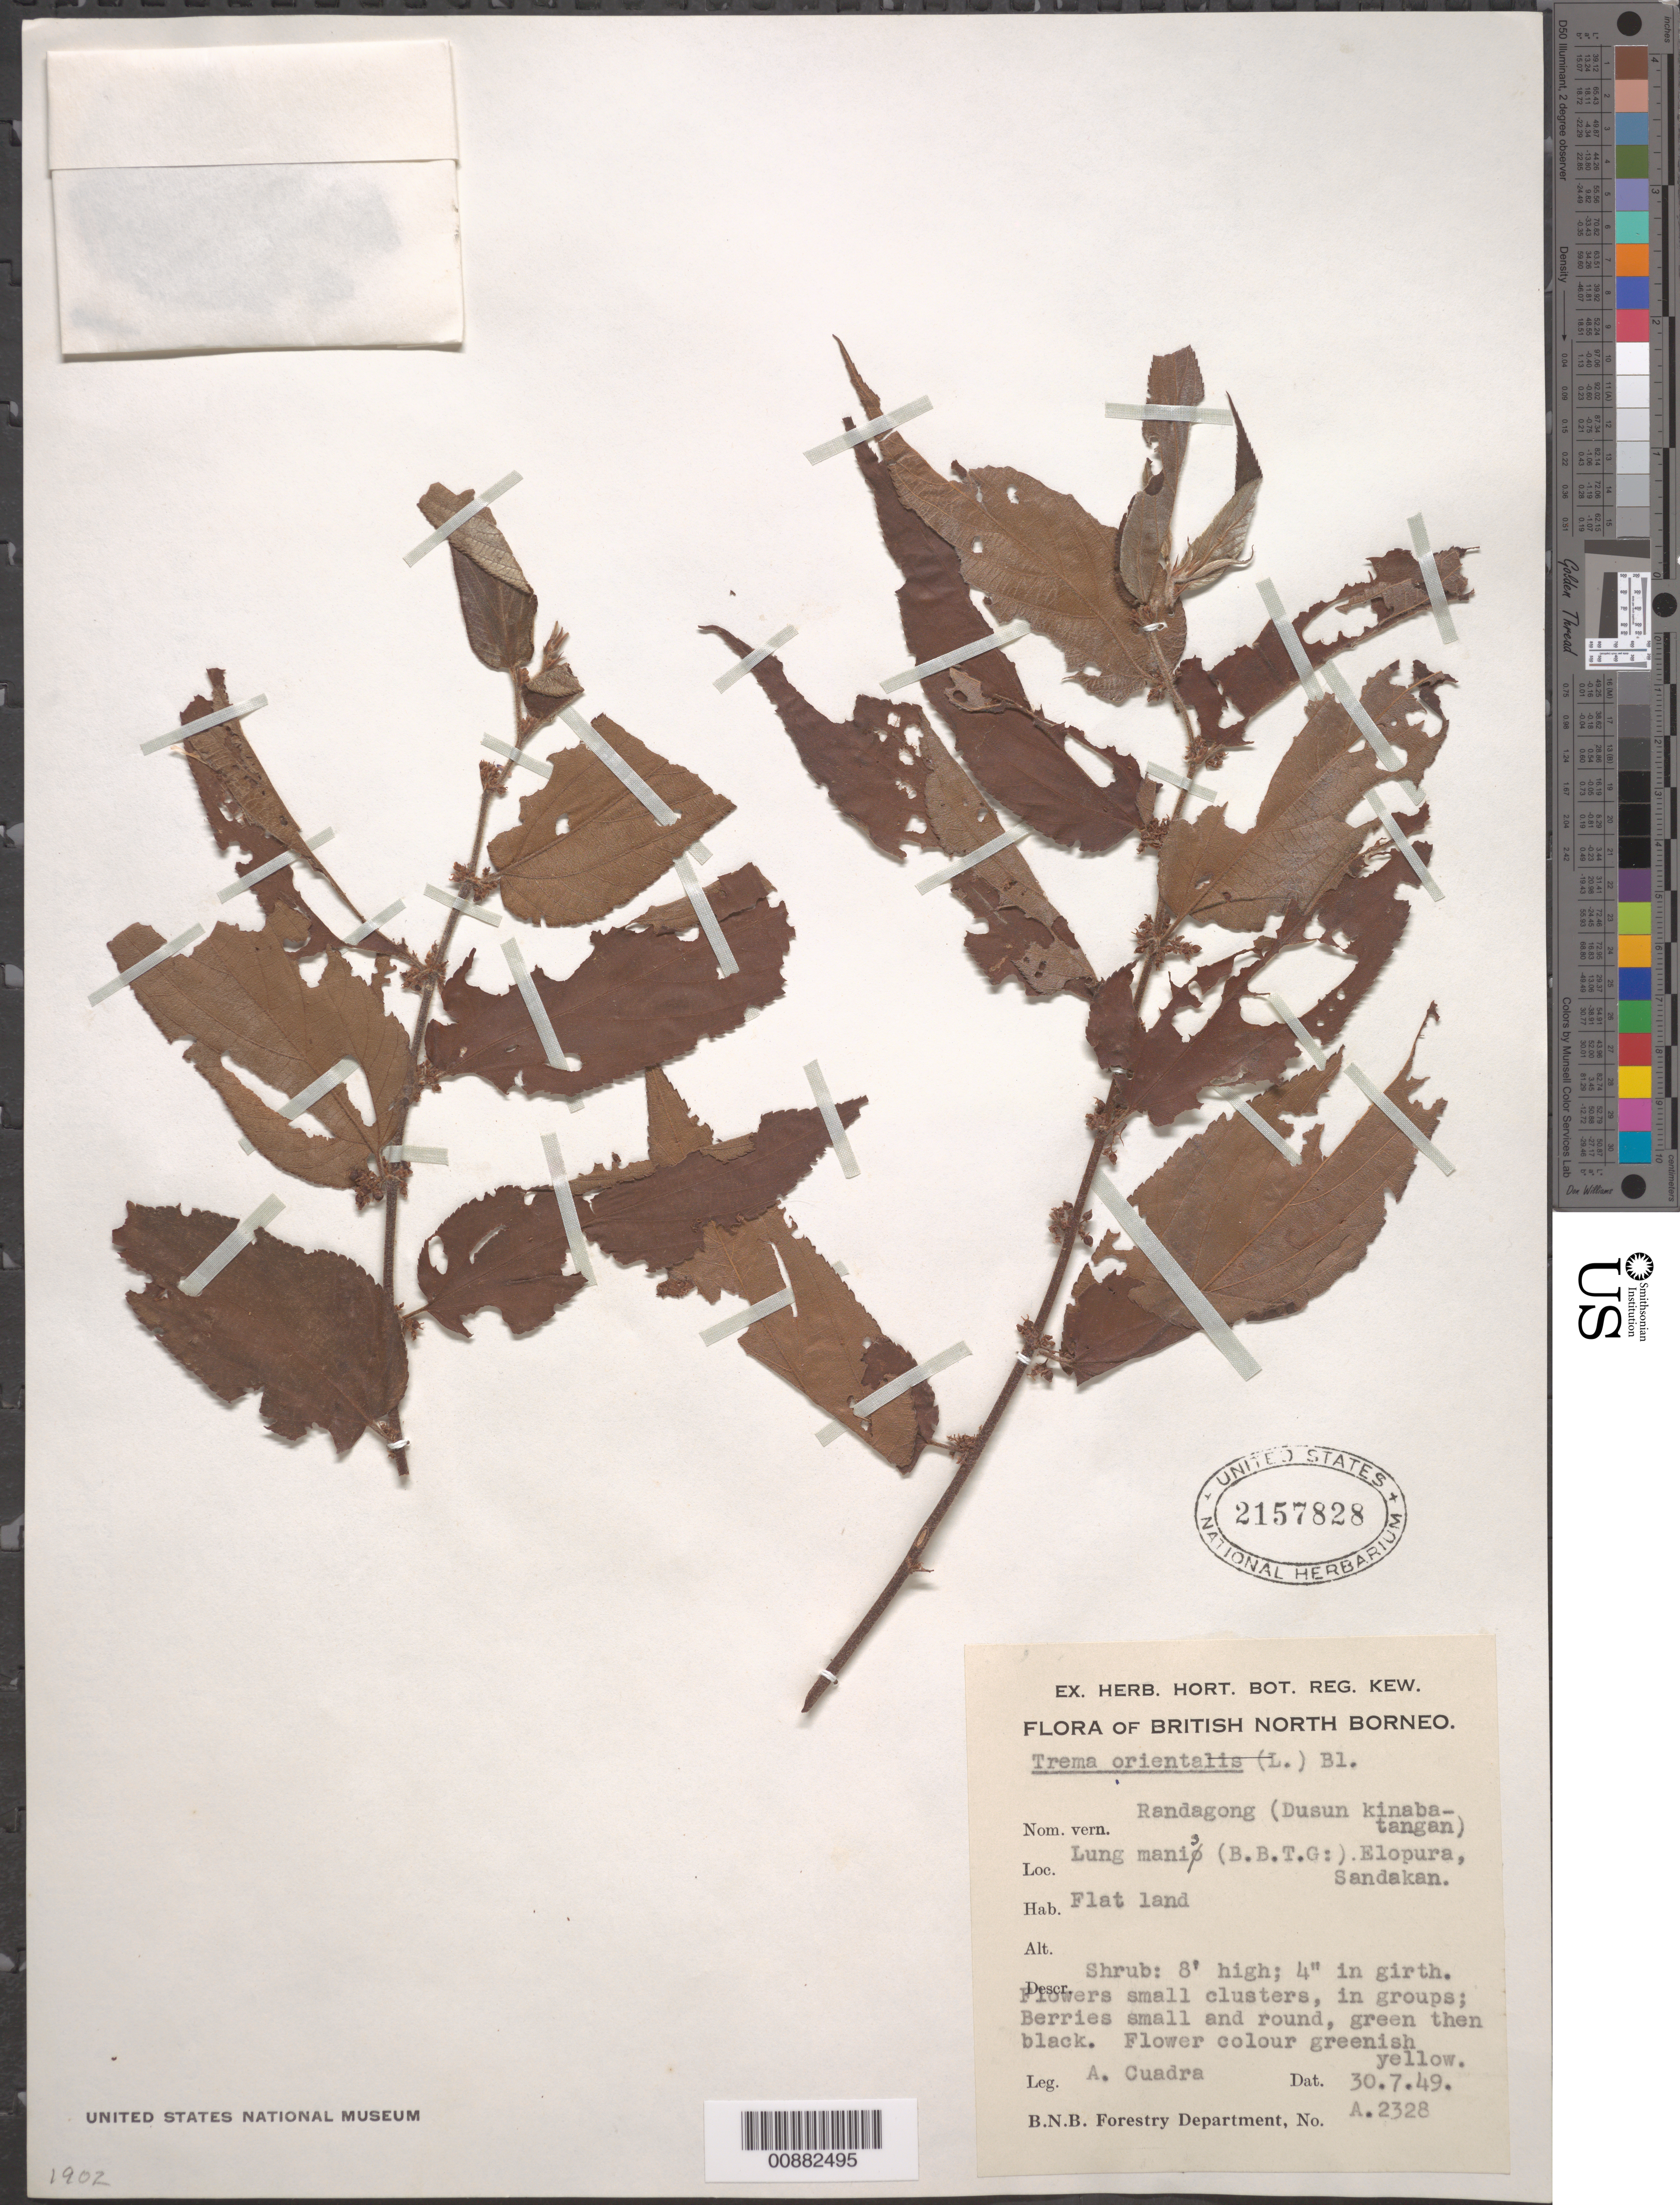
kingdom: Plantae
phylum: Tracheophyta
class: Magnoliopsida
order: Rosales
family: Cannabaceae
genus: Trema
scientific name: Trema orientale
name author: (L.) Blume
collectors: A. Cuadra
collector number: A 2328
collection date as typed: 30 Jul 1949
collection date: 1949-07-30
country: Malaysia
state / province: Sabah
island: Borneo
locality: Lung manis (B.B.T.G.) Elopura, Sanakan.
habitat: Flat land.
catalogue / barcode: US 2157828